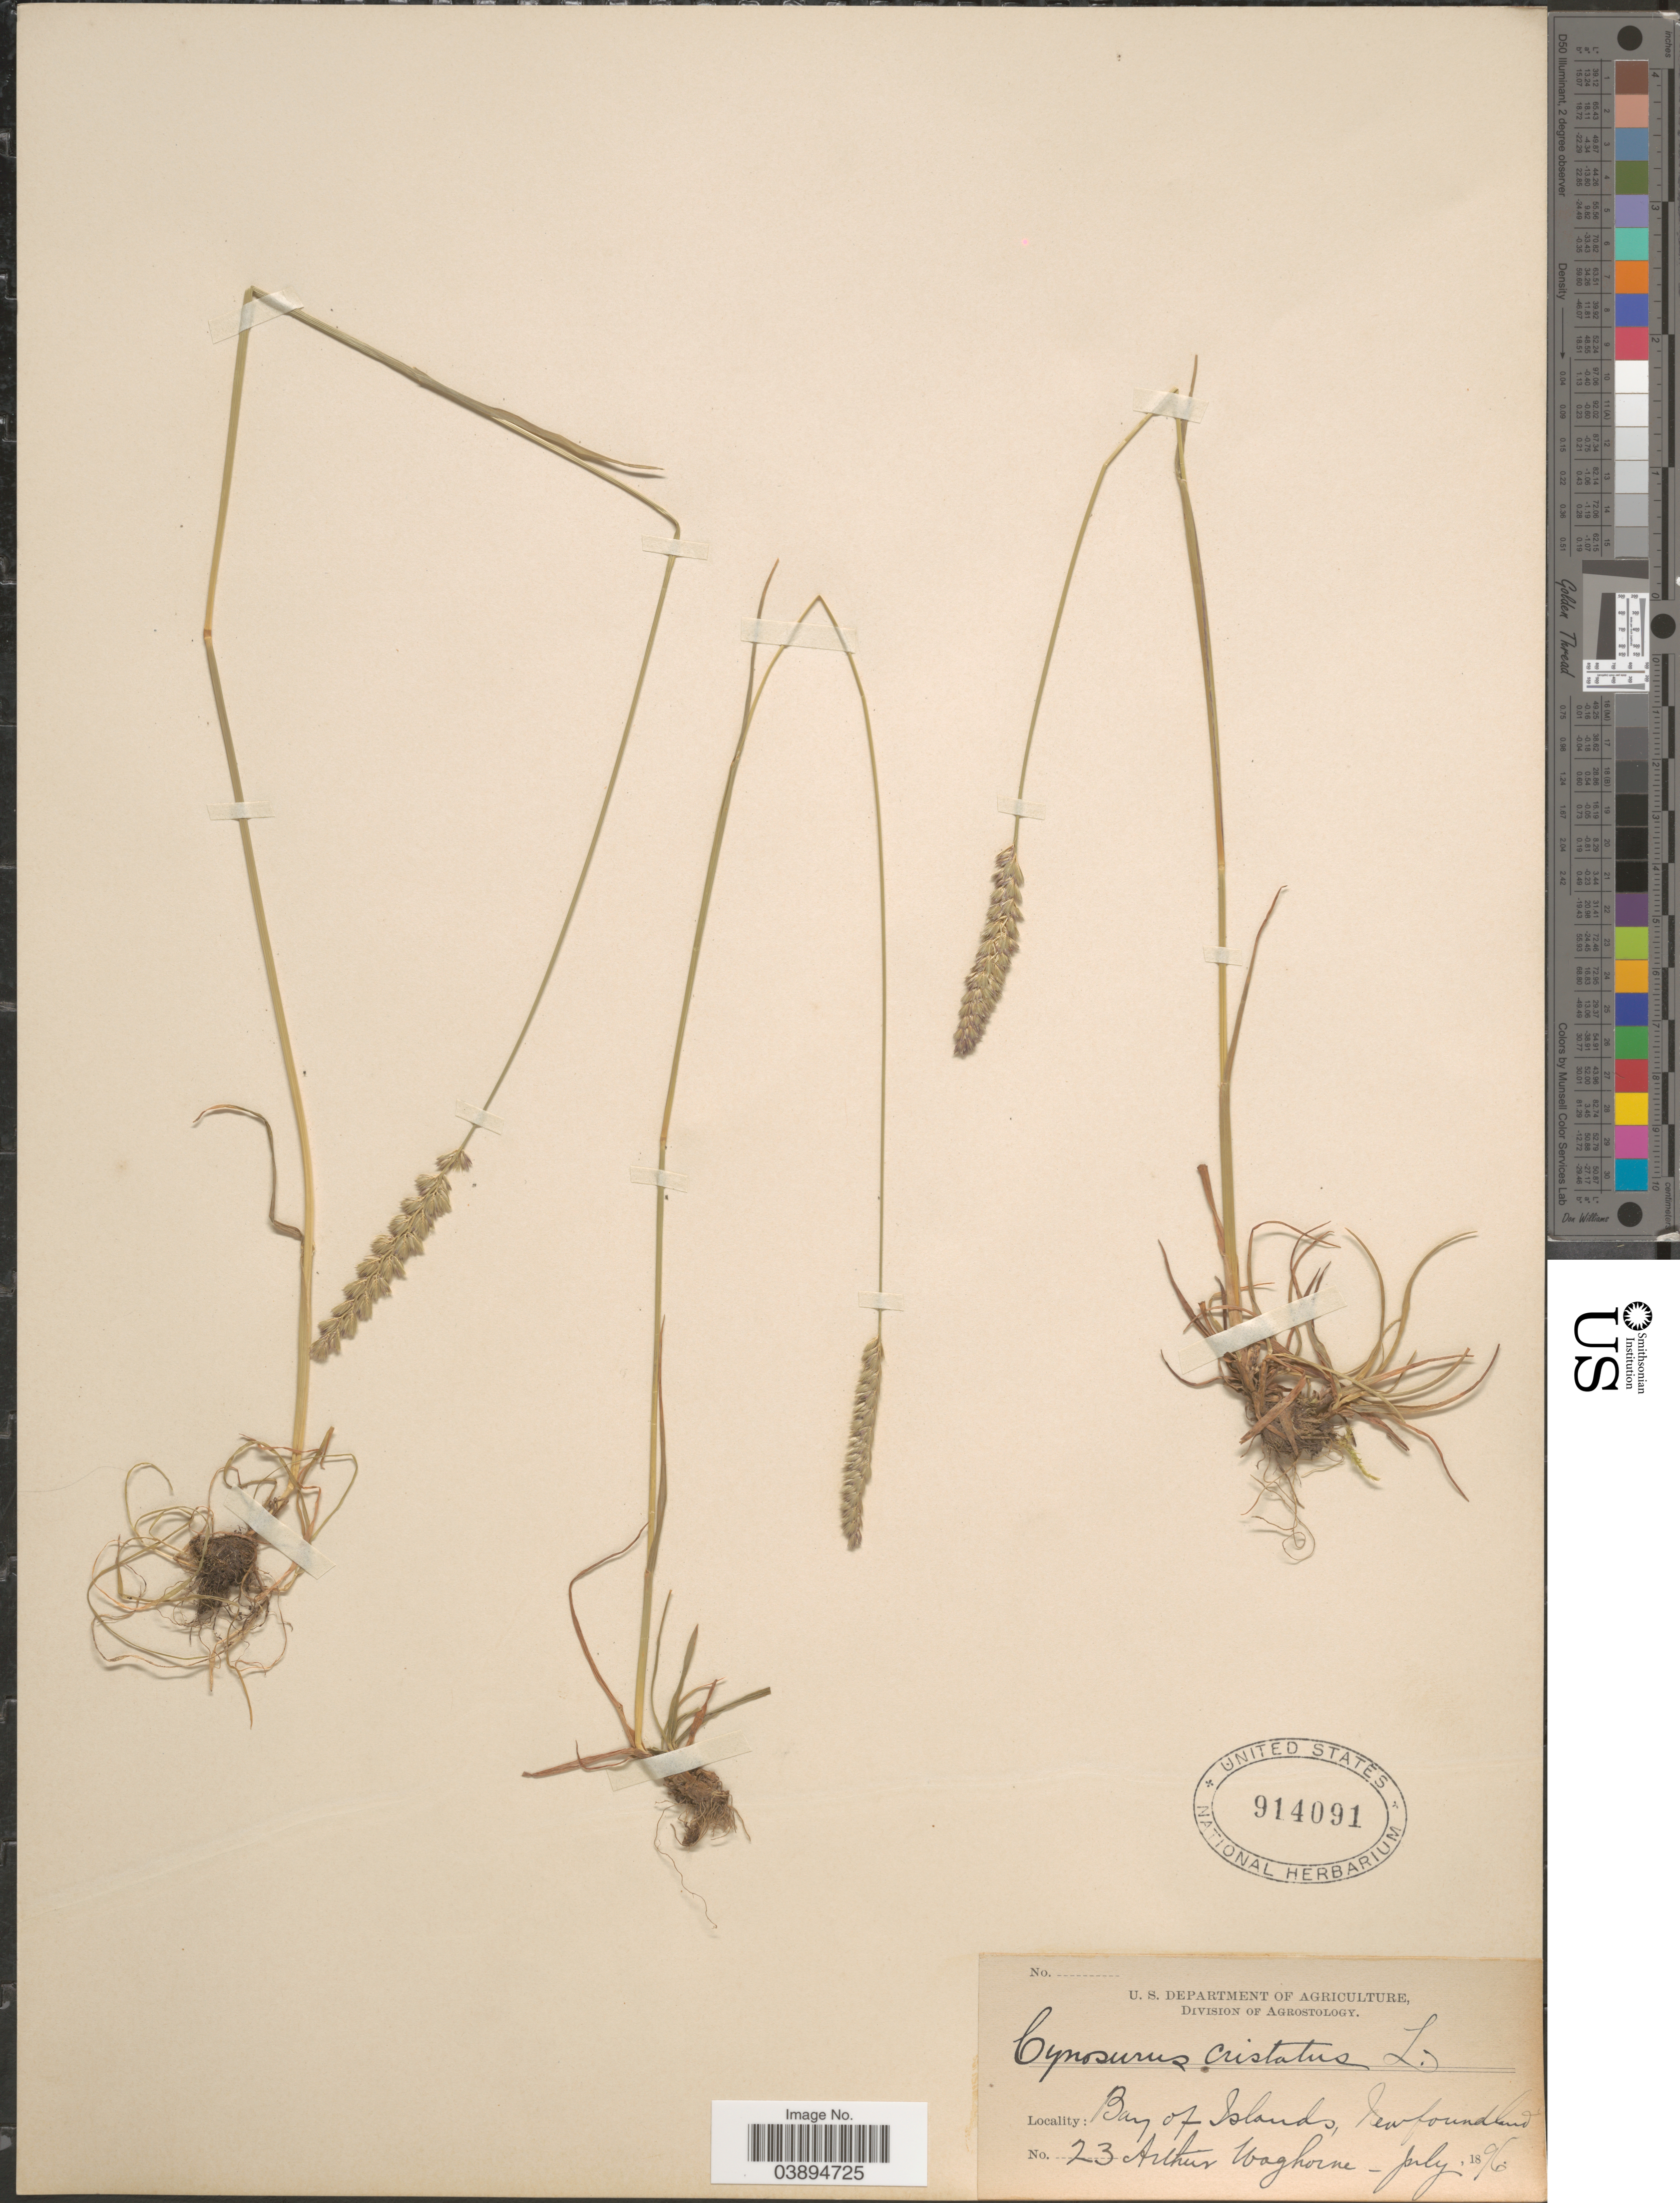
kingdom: Plantae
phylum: Tracheophyta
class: Liliopsida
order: Poales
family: Poaceae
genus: Cynosurus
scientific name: Cynosurus cristatus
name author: L.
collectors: A. Waghorne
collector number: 23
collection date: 1896-07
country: Canada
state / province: Newfoundland and Labrador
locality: Bay of Islands.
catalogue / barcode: US 914091